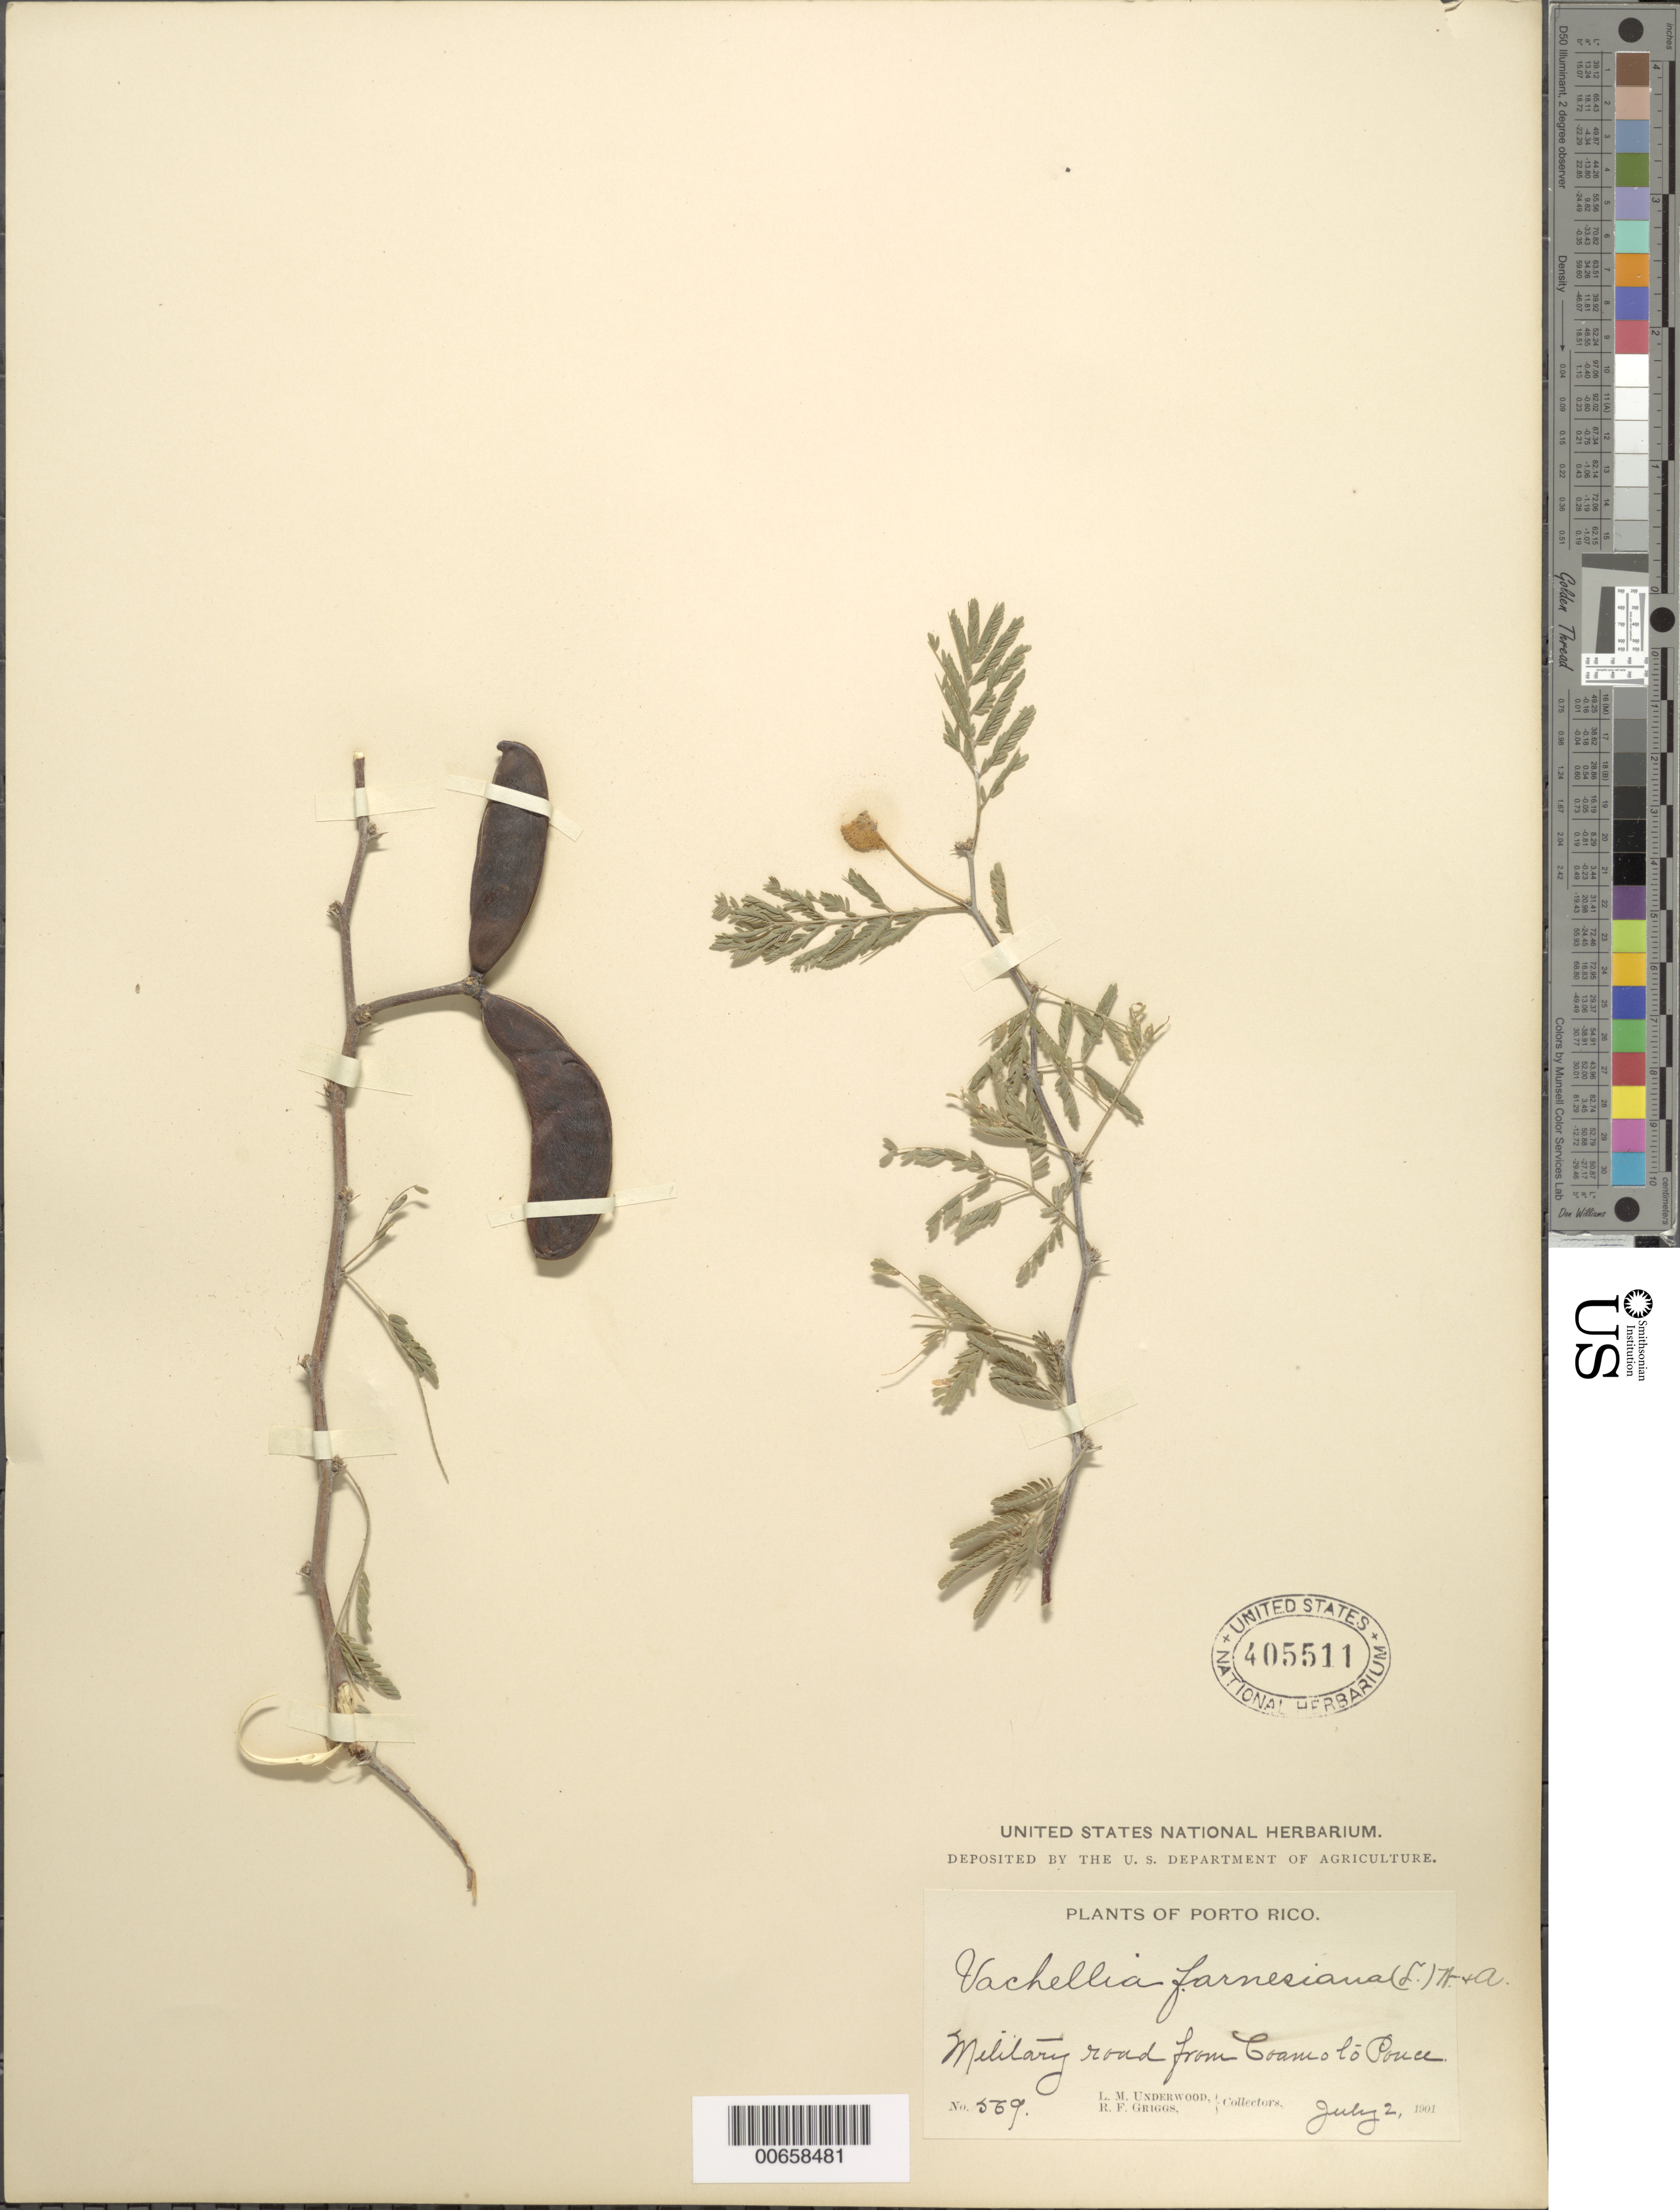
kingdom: Plantae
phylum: Tracheophyta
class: Magnoliopsida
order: Fabales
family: Fabaceae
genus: Vachellia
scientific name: Vachellia farnesiana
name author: (L.) Wight & Arn.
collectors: L. M. Underwood & R. F. Griggs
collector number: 569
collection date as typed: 02 Jul 1901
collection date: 1901-07-02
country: Puerto Rico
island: Greater Antilles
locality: Coamo to Ponce, Military Rd. from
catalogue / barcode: US 405511